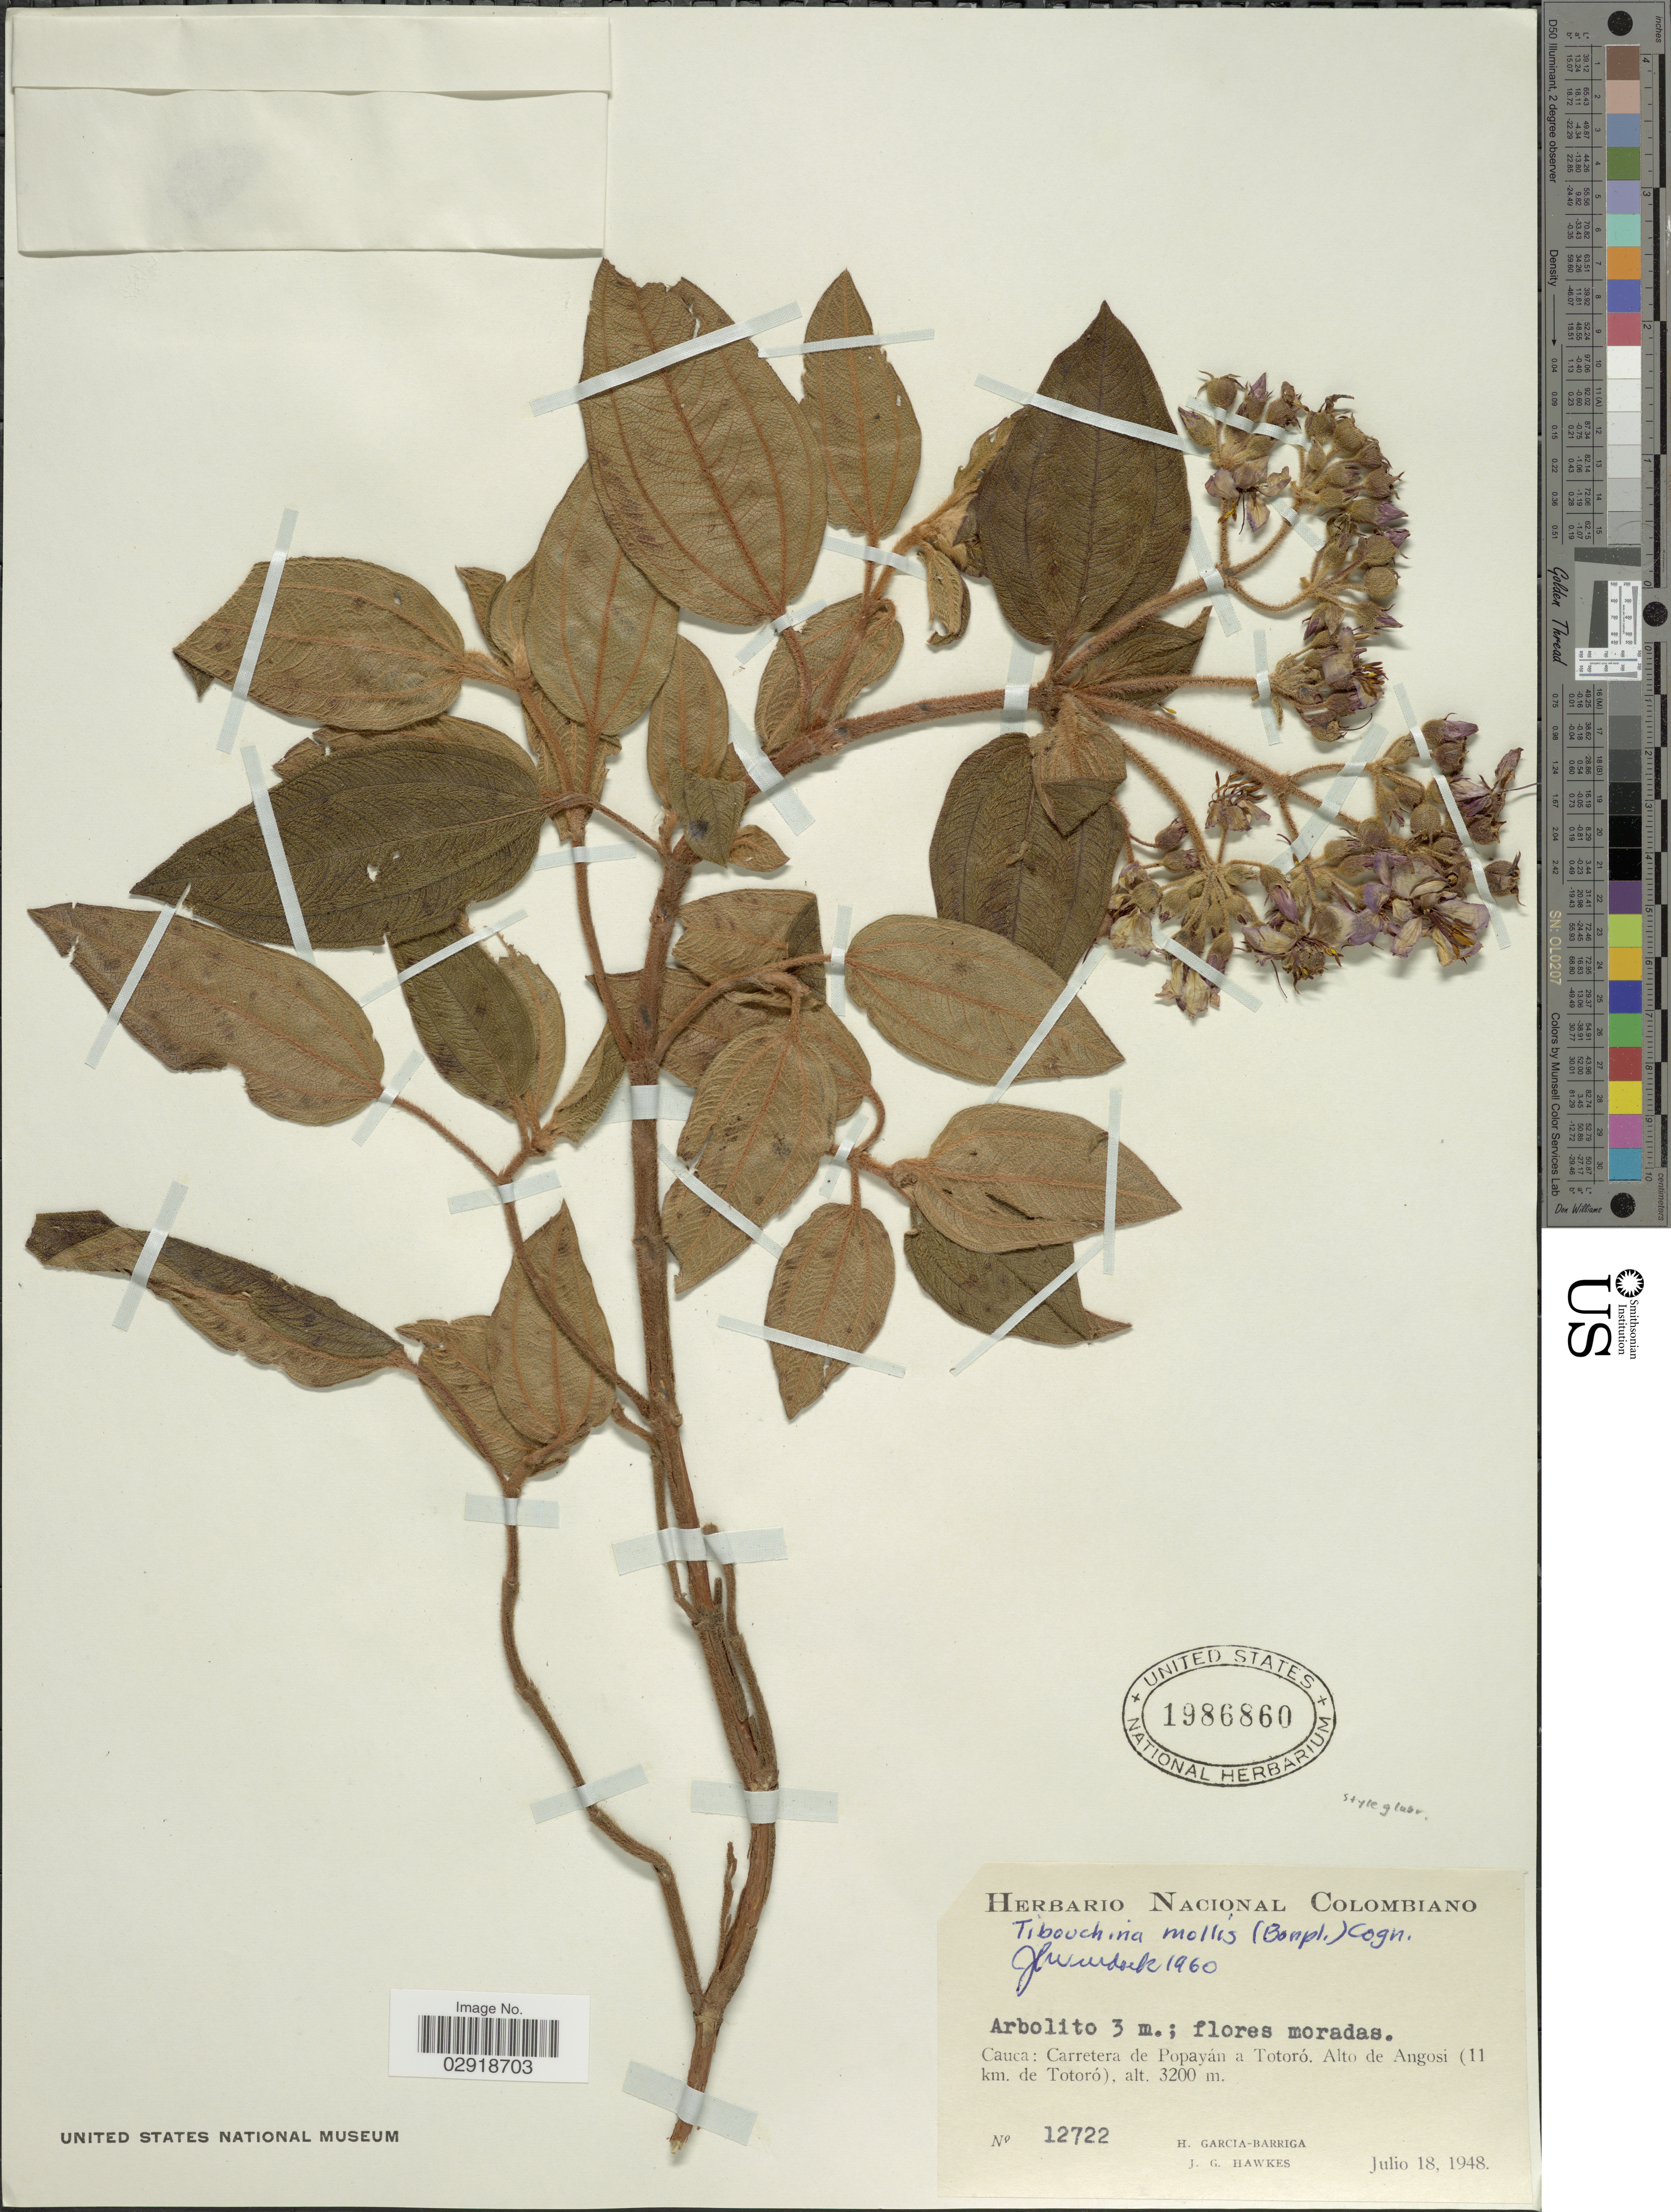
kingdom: Plantae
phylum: Tracheophyta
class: Magnoliopsida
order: Myrtales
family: Melastomataceae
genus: Chaetogastra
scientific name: Chaetogastra mollis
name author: (Bonpl.) DC.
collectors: H. García Barriga & J. Hawkes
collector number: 12722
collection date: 1948-07-18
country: Colombia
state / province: Cauca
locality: Carretera de Popayán a Totoró. Alto de Angosi (11 km. de Totoró).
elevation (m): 3200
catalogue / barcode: US 1986860